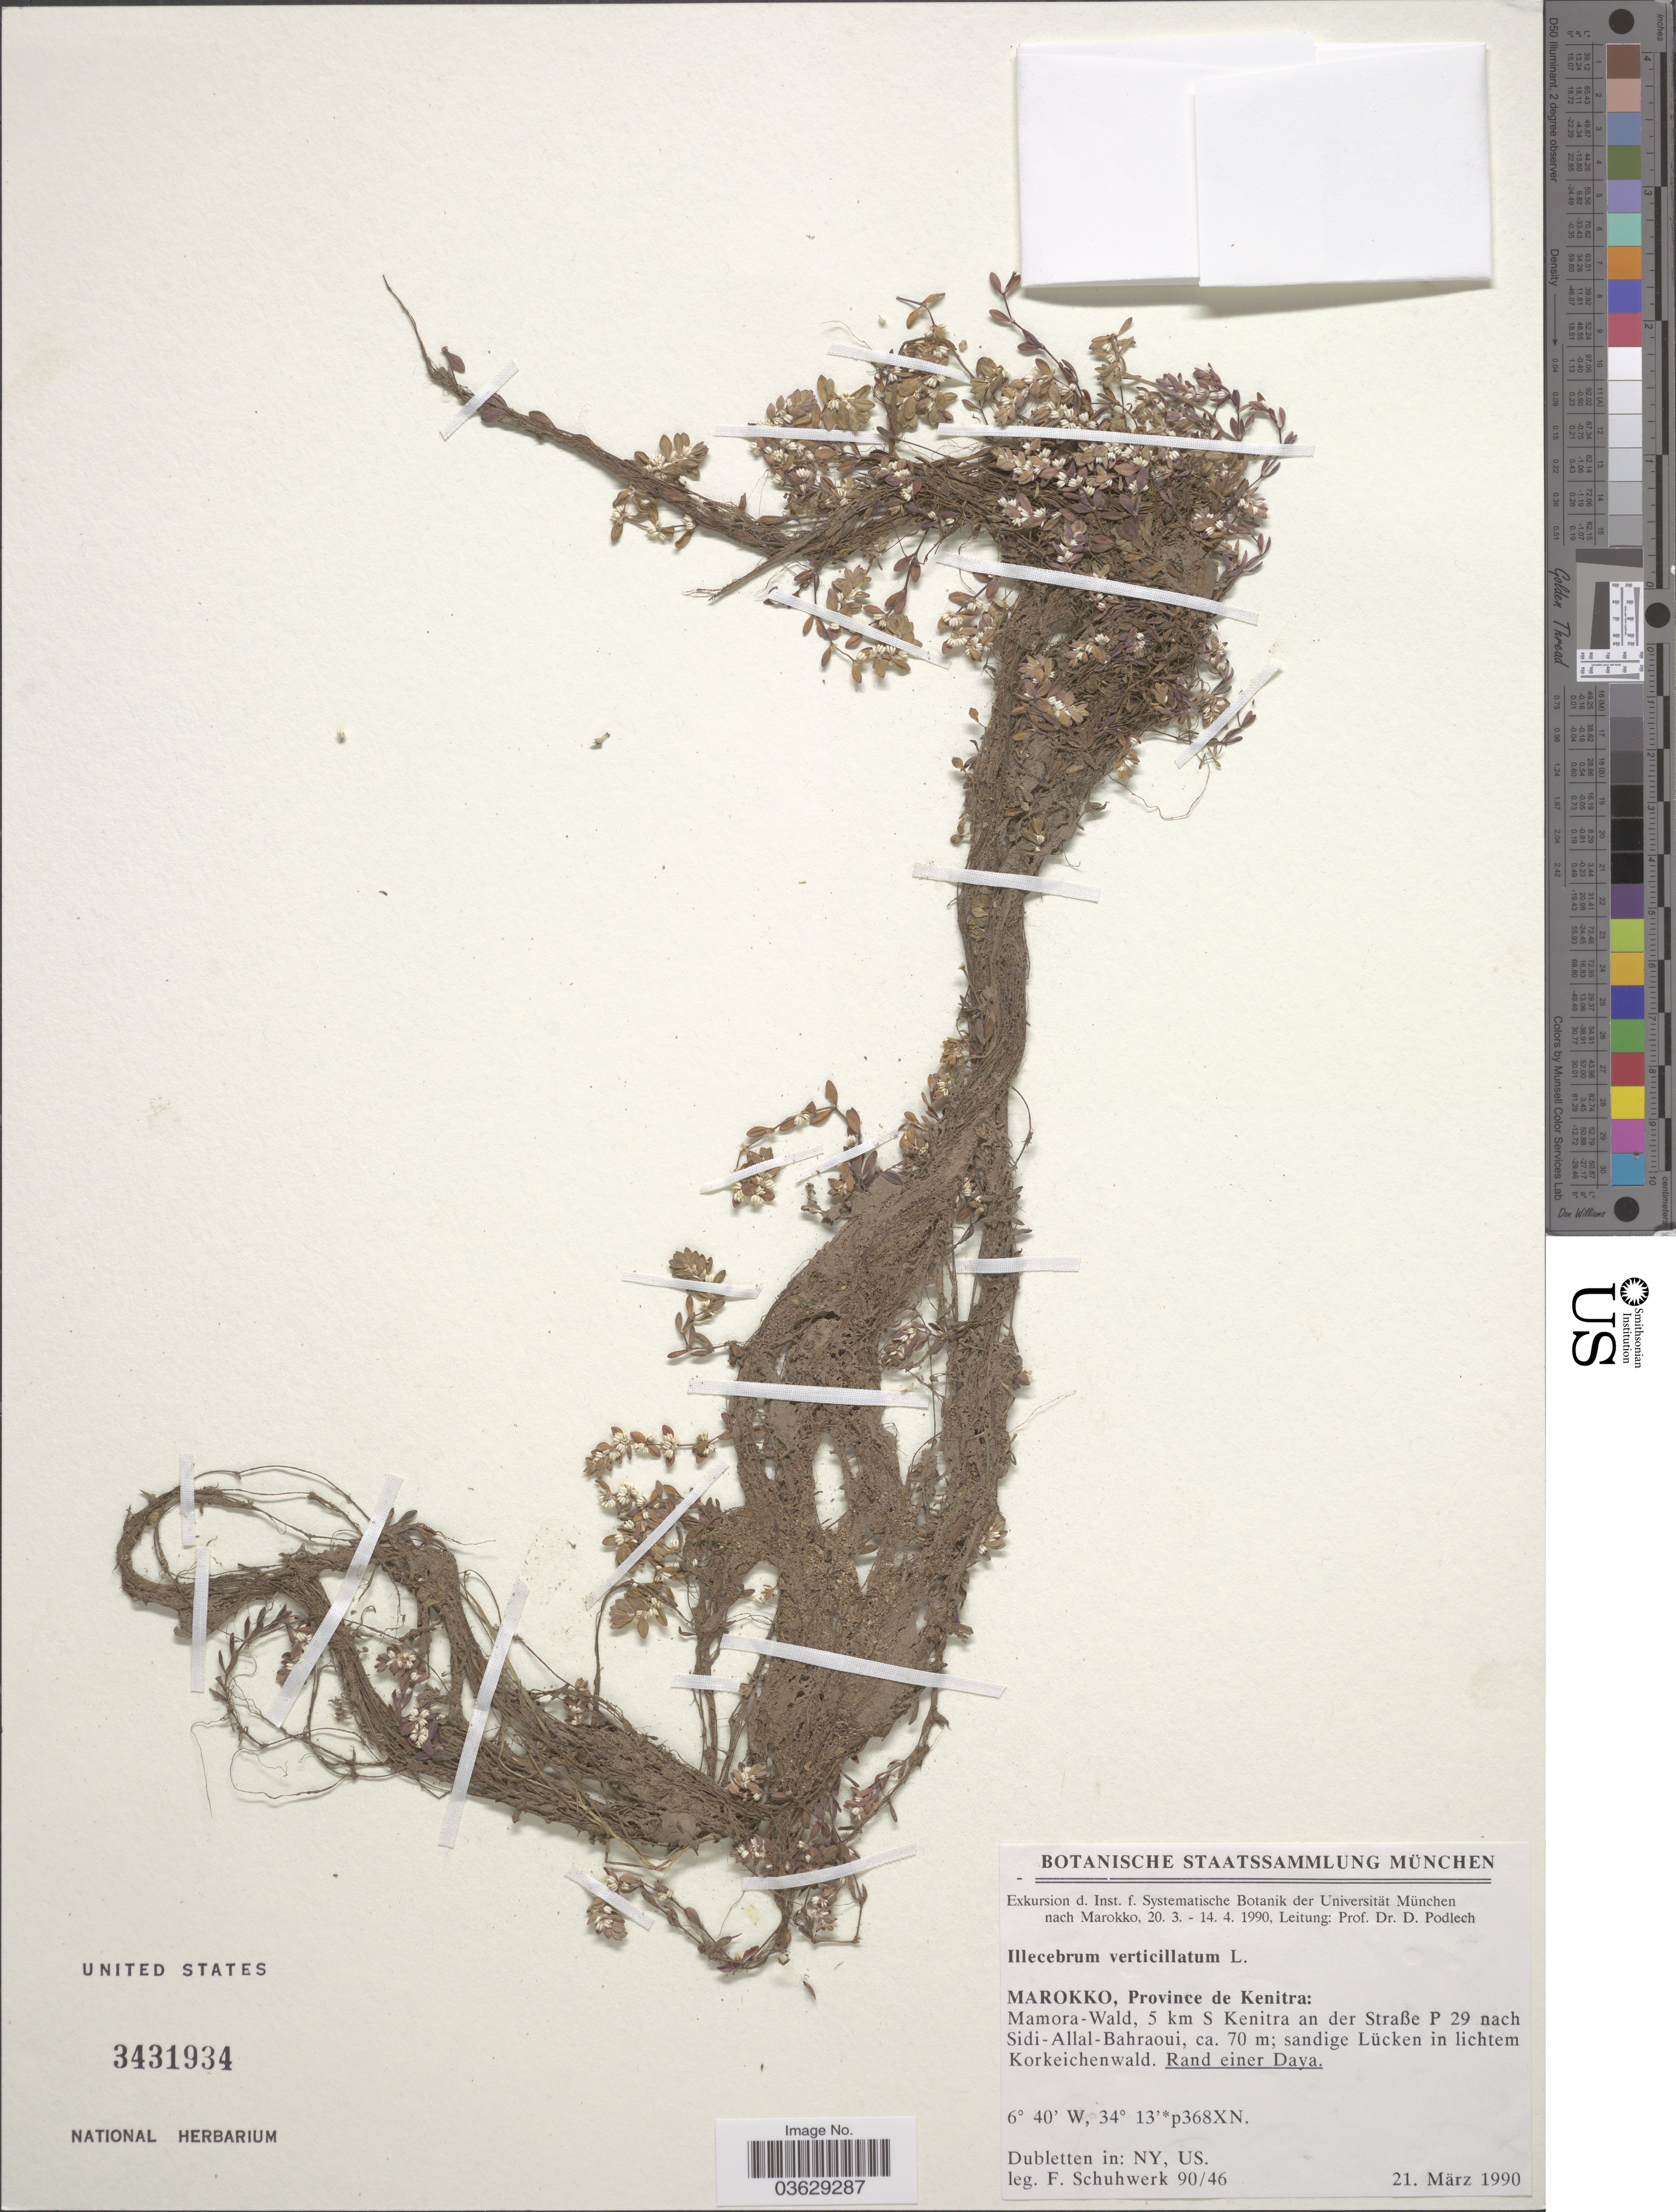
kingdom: Plantae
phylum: Tracheophyta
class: Magnoliopsida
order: Caryophyllales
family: Caryophyllaceae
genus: Illecebrum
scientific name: Illecebrum sp.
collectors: Schuhwerk, F.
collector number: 90/46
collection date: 1990-03-21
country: Morocco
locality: Province de Kenitra: Mamora-Wald, 5 km S Kenitra an der Straße P 29 nach Sidi-Allal-Baraoui, sandige Lücken in lichtem Korkeichenwald. p368XN [unsure placement].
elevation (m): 70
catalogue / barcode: US 3431934